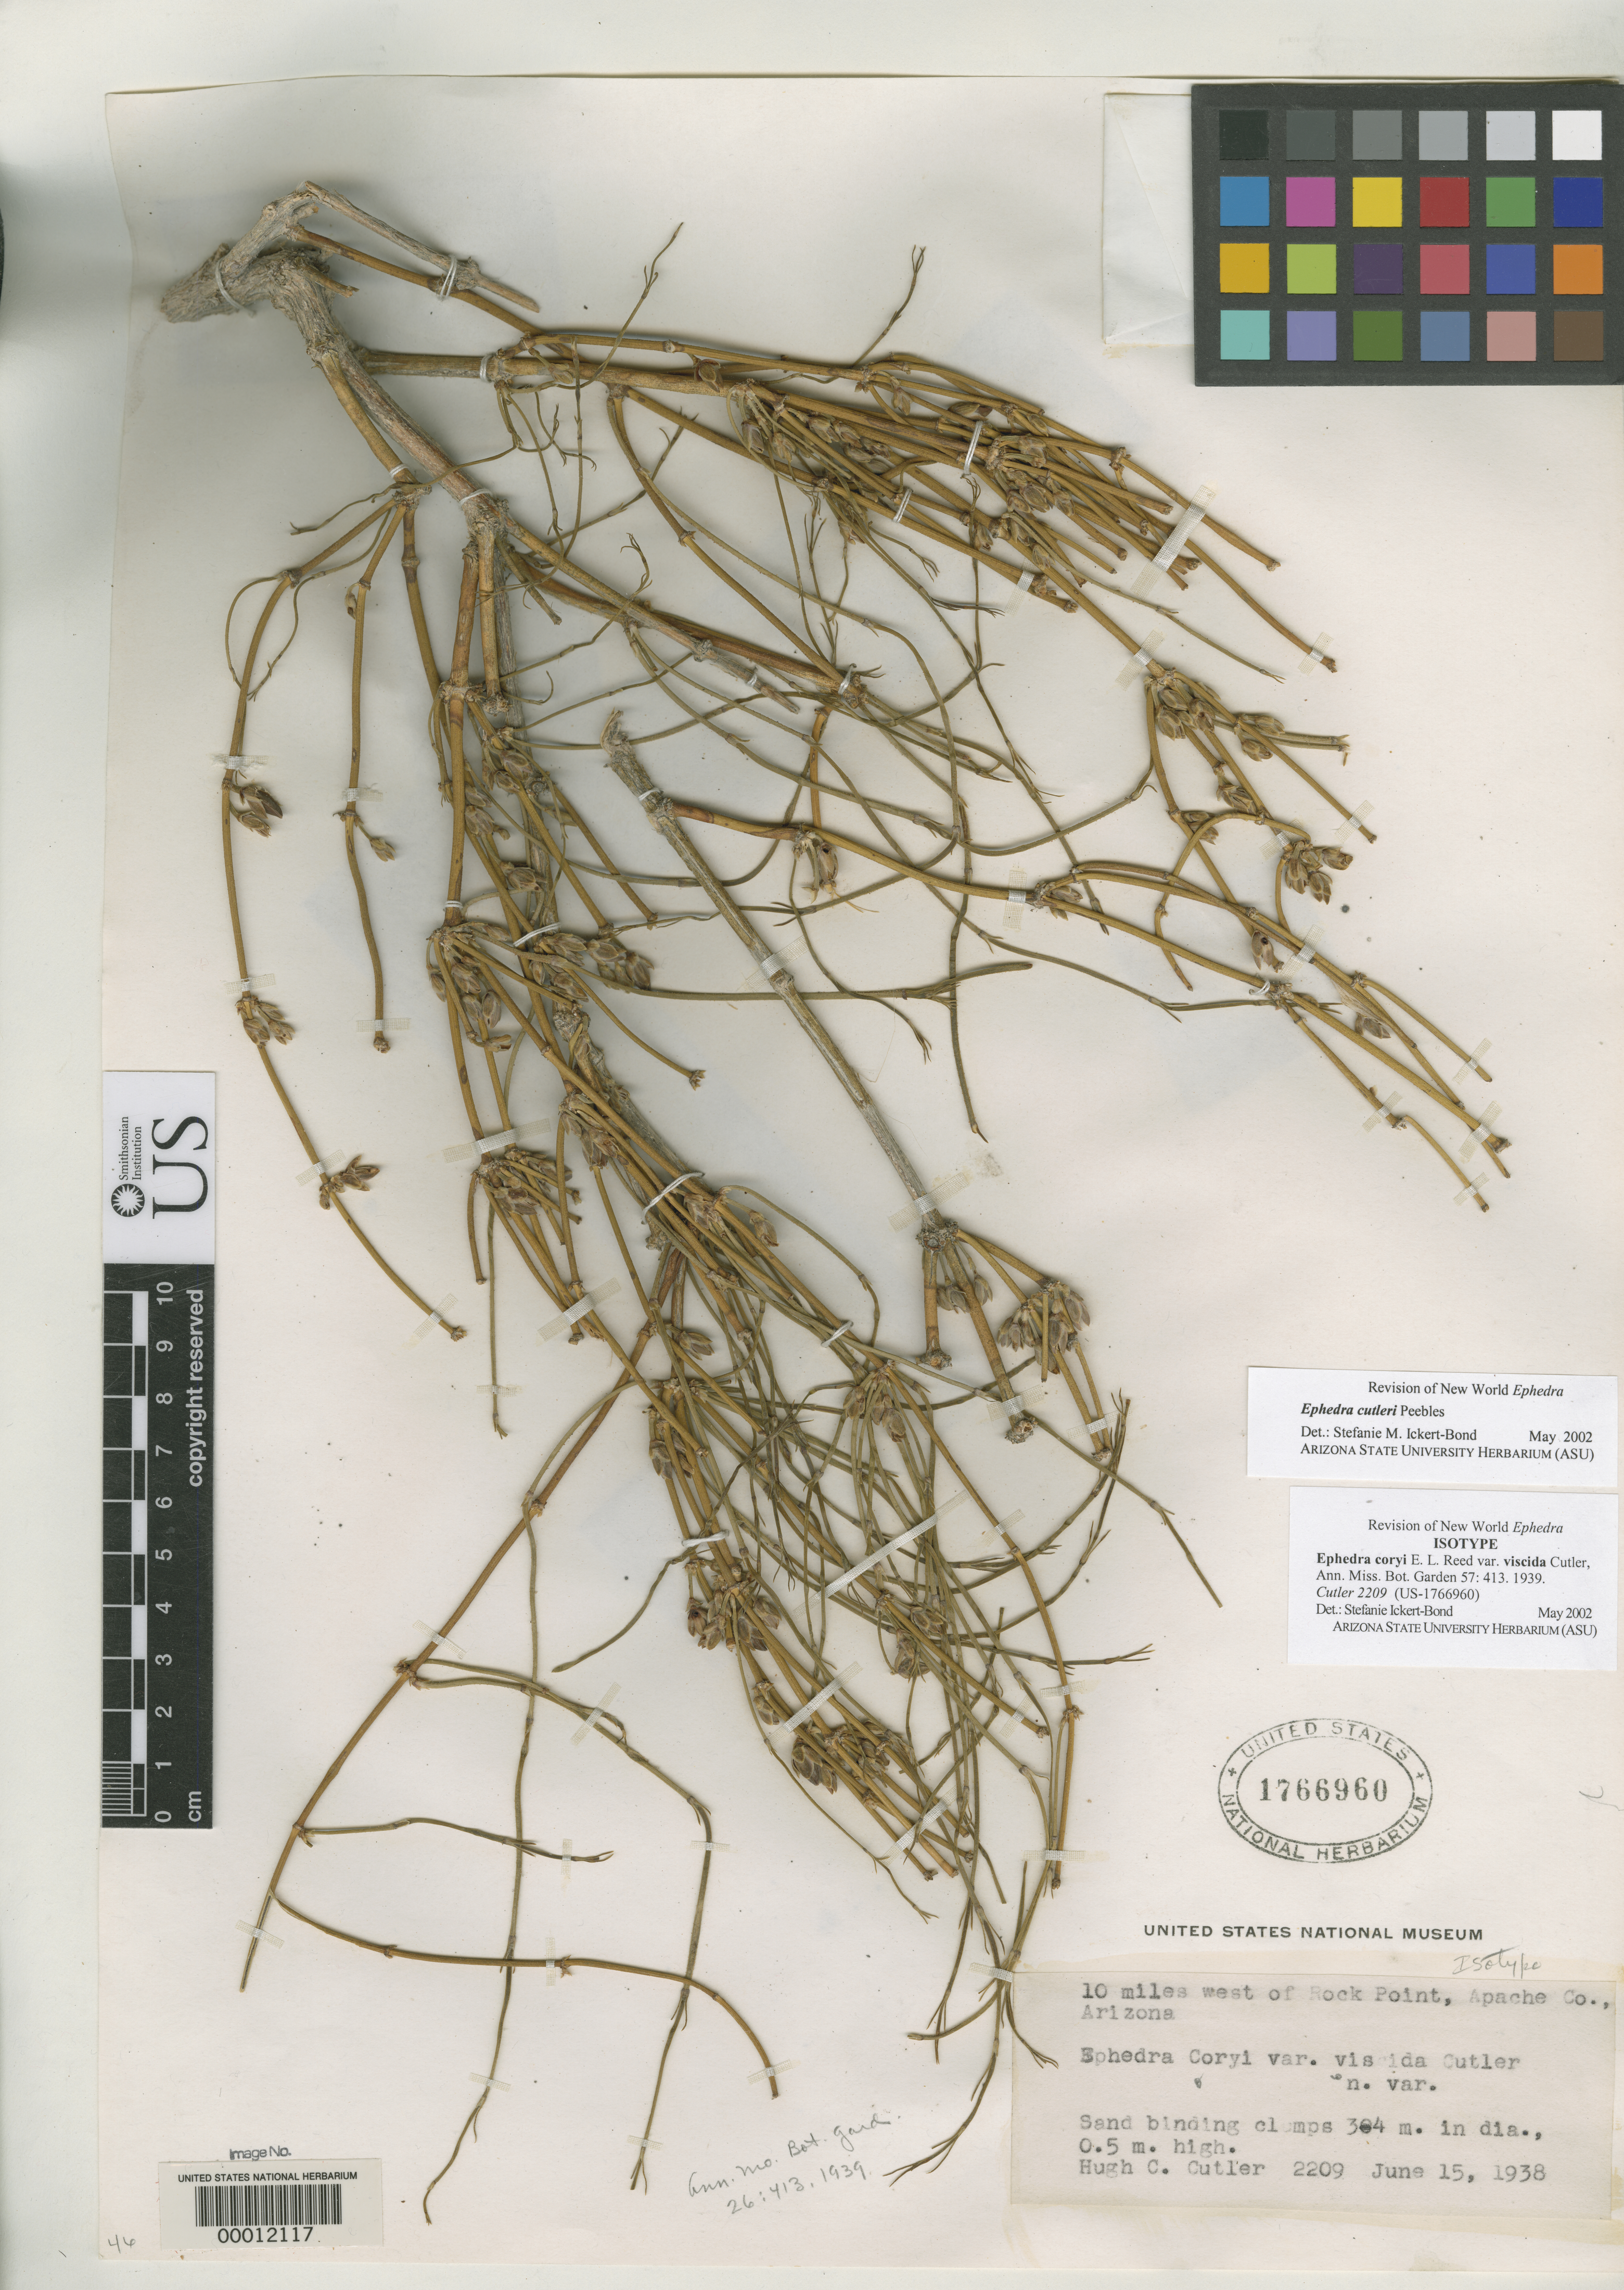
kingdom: Plantae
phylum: Tracheophyta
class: Gnetopsida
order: Ephedrales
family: Ephedraceae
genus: Ephedra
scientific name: Ephedra coryi var. viscida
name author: H.C. Cutler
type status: Isotype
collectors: H. C. Cutler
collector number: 2209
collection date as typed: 15 Jun 1938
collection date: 1938-06-15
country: United States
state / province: Arizona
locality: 10 mi W of Rock Point.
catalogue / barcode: US 1766960